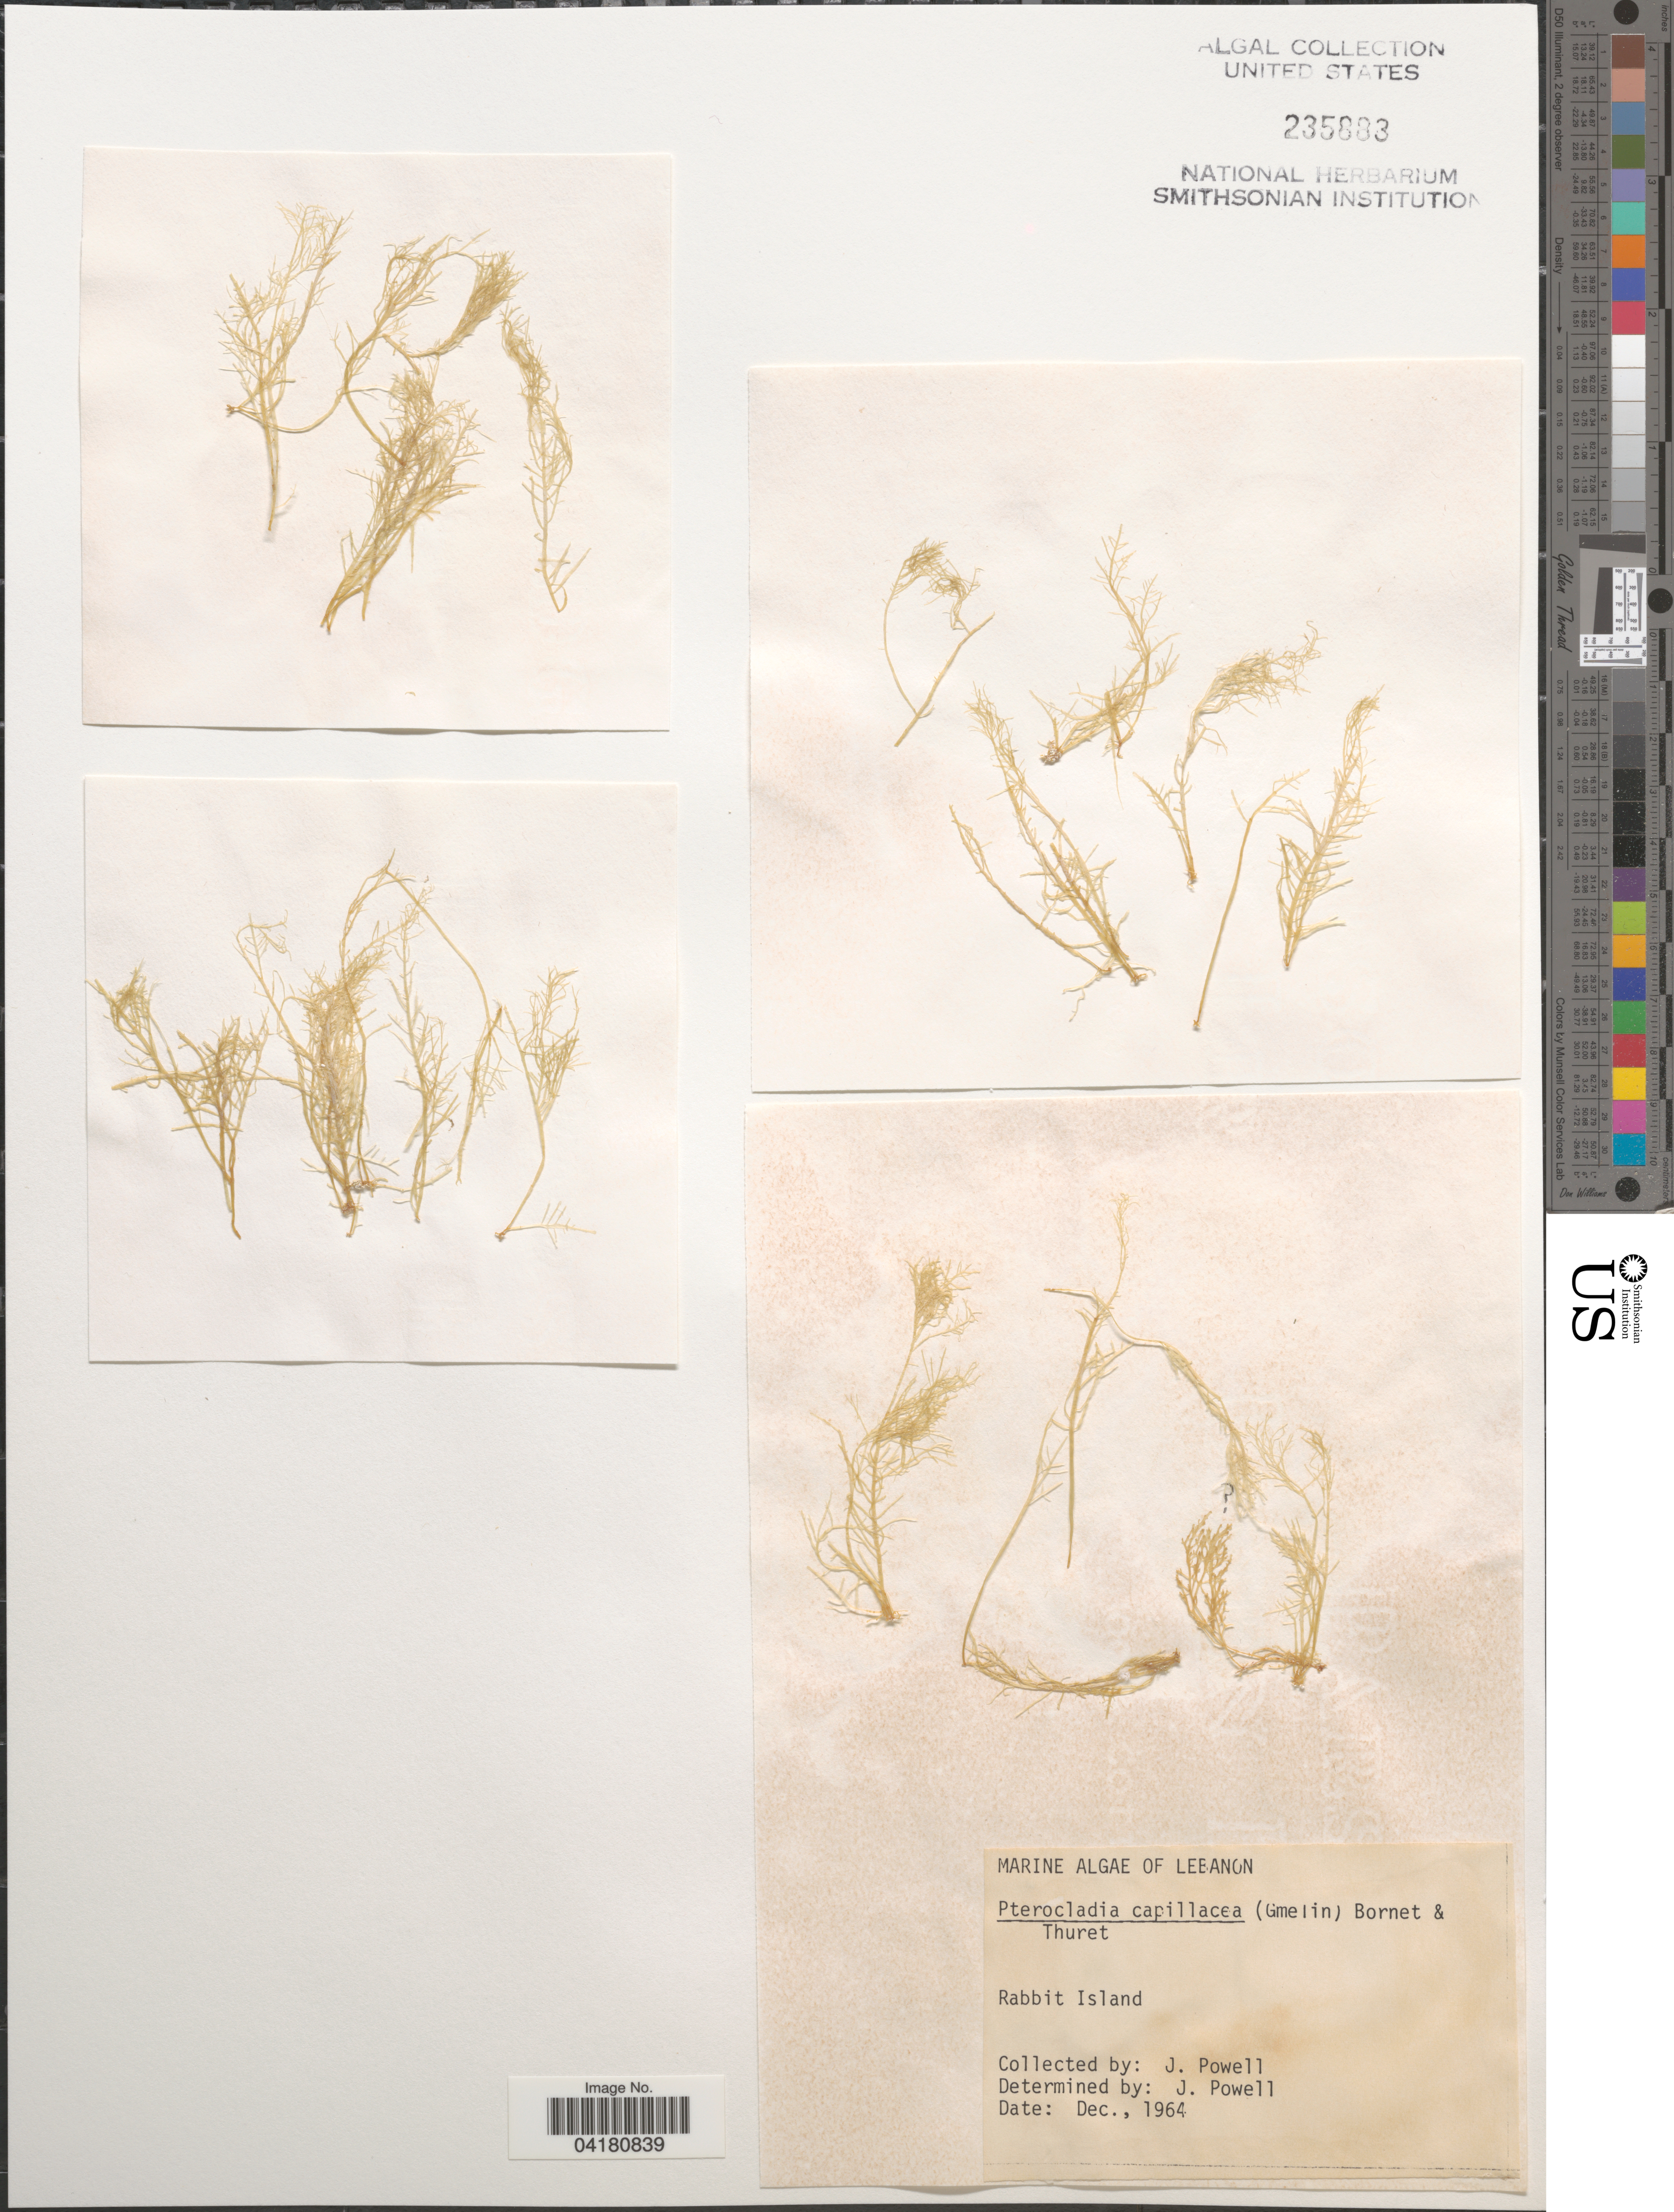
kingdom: Plantae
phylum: Rhodophyta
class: Florideophyceae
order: Gelidiales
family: Pterocladiaceae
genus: Pterocladiella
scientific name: Pterocladiella capillacea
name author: (S.G. Gmel.) Santelices & Hommers.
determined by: Algae name updating Project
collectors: J. Powell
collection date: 1964-12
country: Lebanon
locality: Rabbit Island.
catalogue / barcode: US 235883